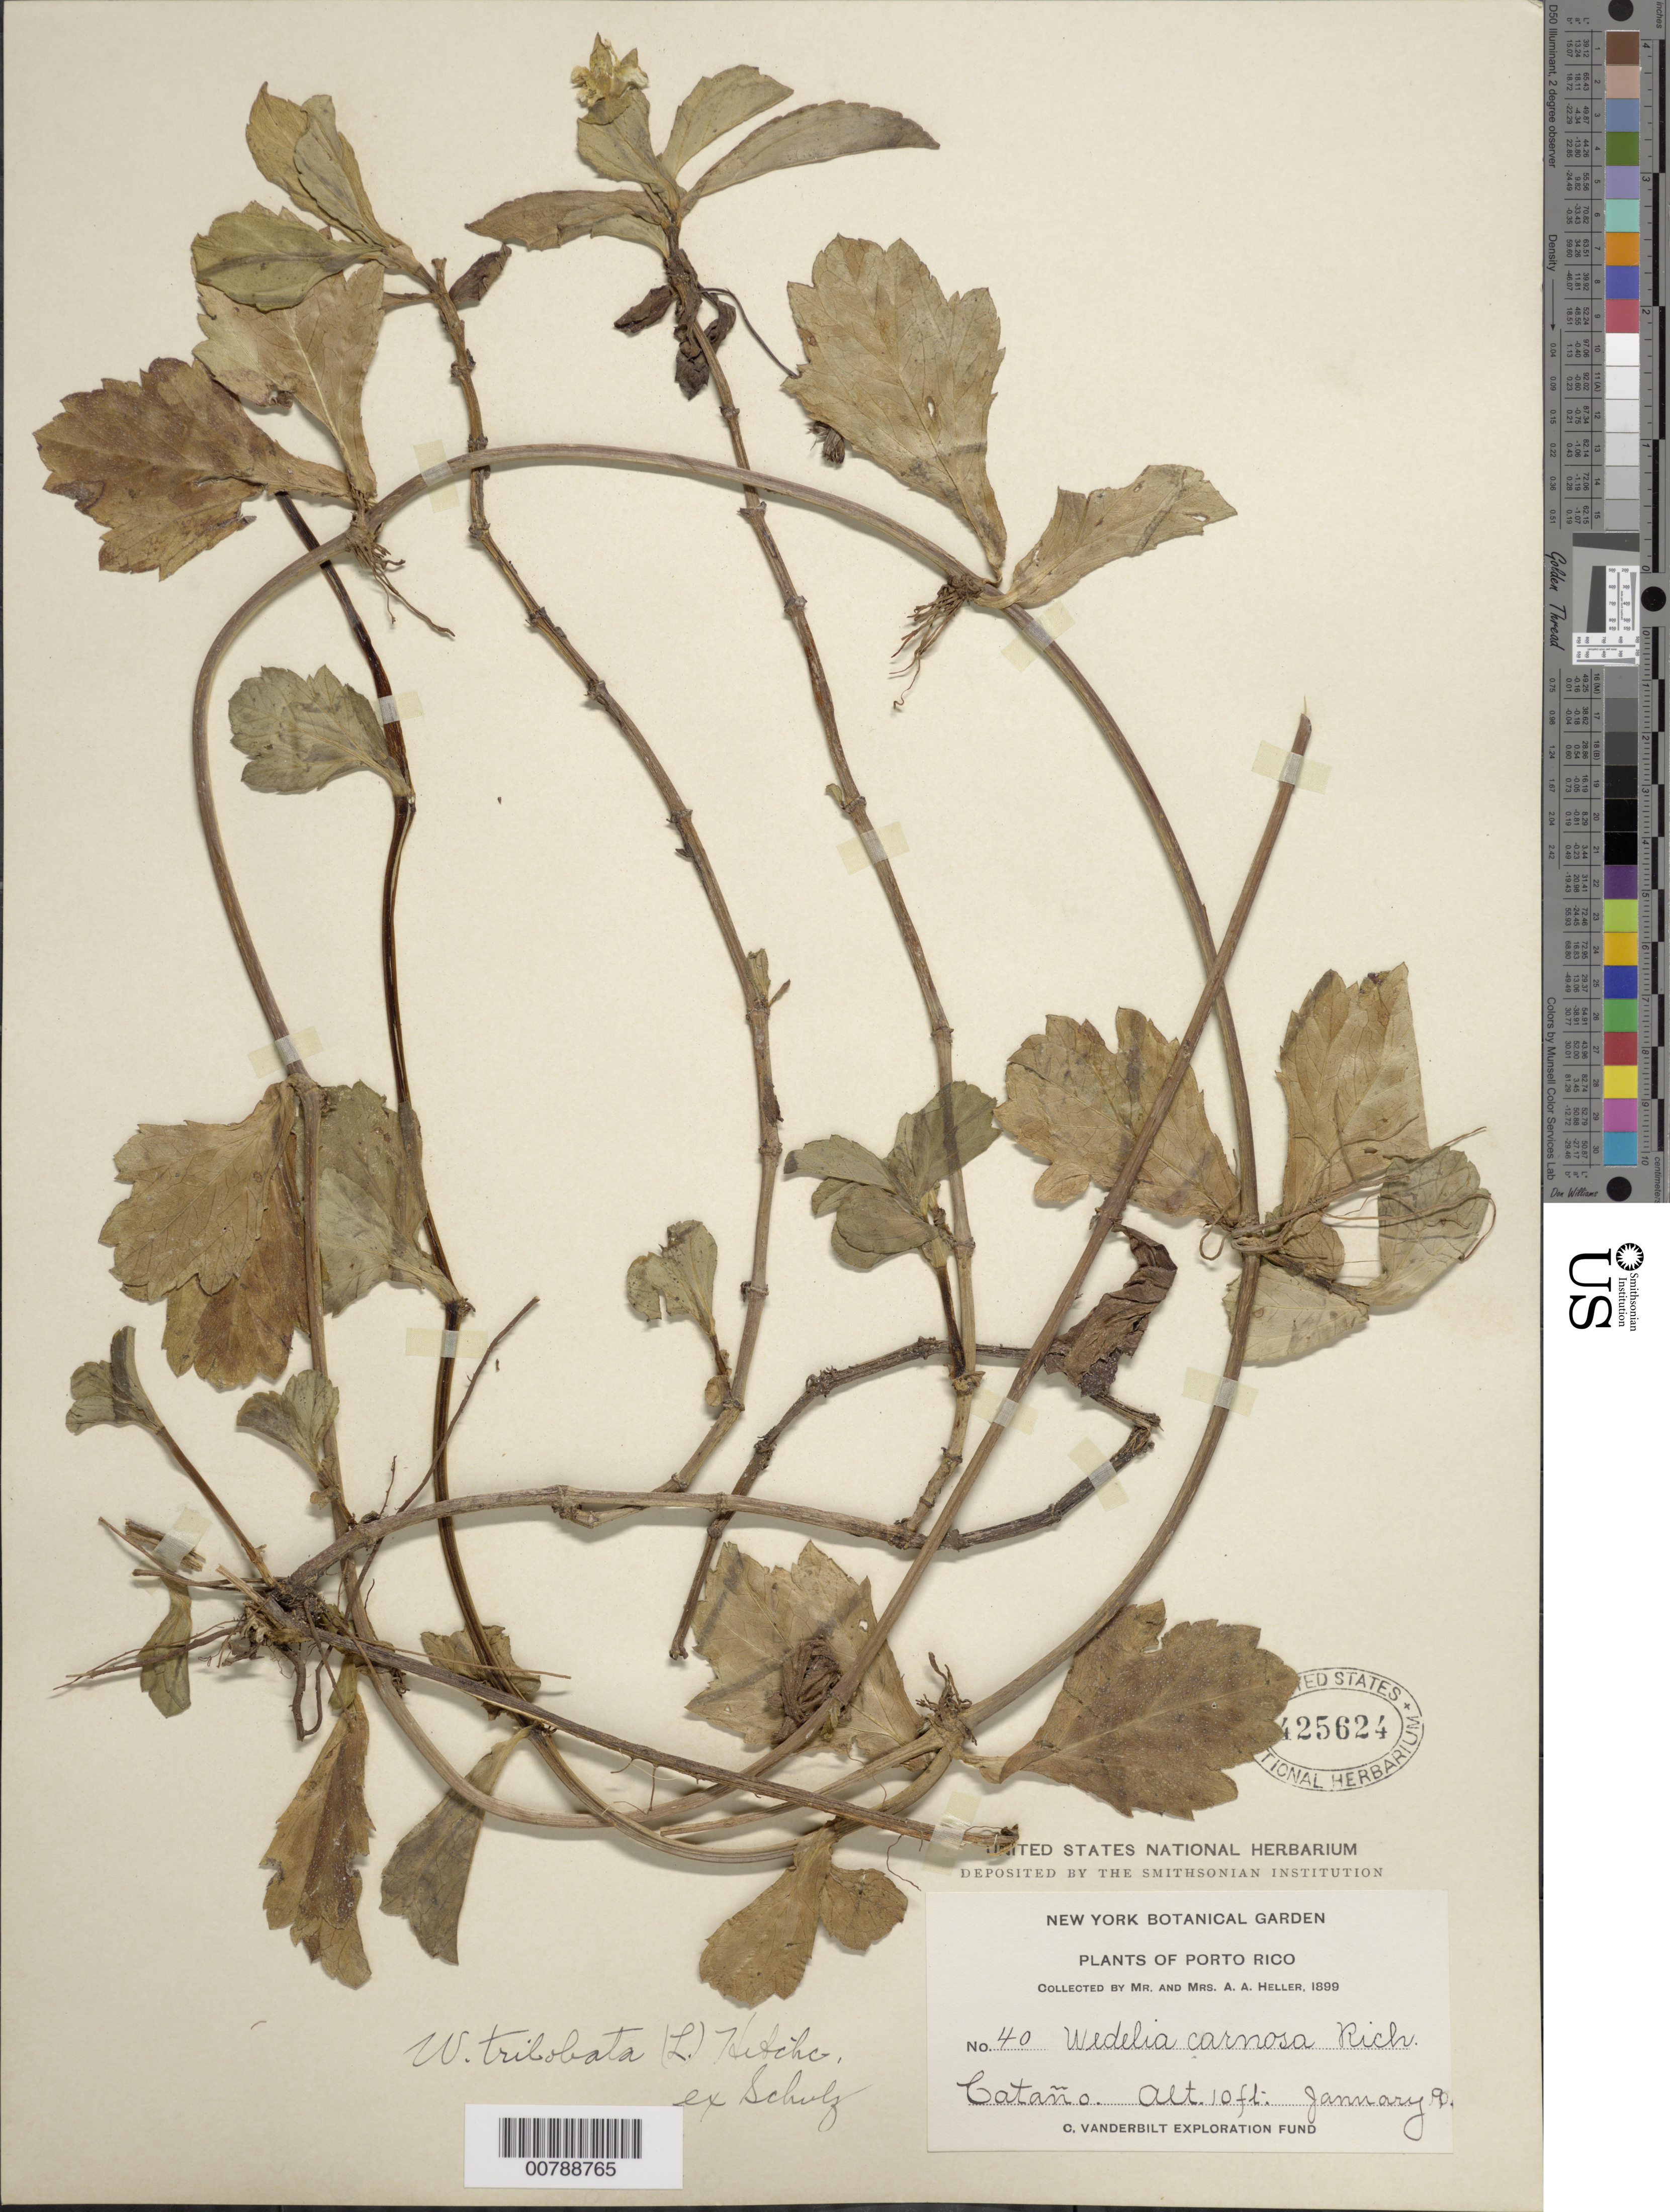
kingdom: Plantae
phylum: Tracheophyta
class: Magnoliopsida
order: Asterales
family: Asteraceae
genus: Sphagneticola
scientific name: Sphagneticola trilobata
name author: (L.) Pruski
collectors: A. A. Heller & E. G. Heller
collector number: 40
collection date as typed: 09 Jan 1899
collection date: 1899-01-09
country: Puerto Rico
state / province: Cataño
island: Puerto Rico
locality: Cataño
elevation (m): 3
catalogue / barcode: US 425624